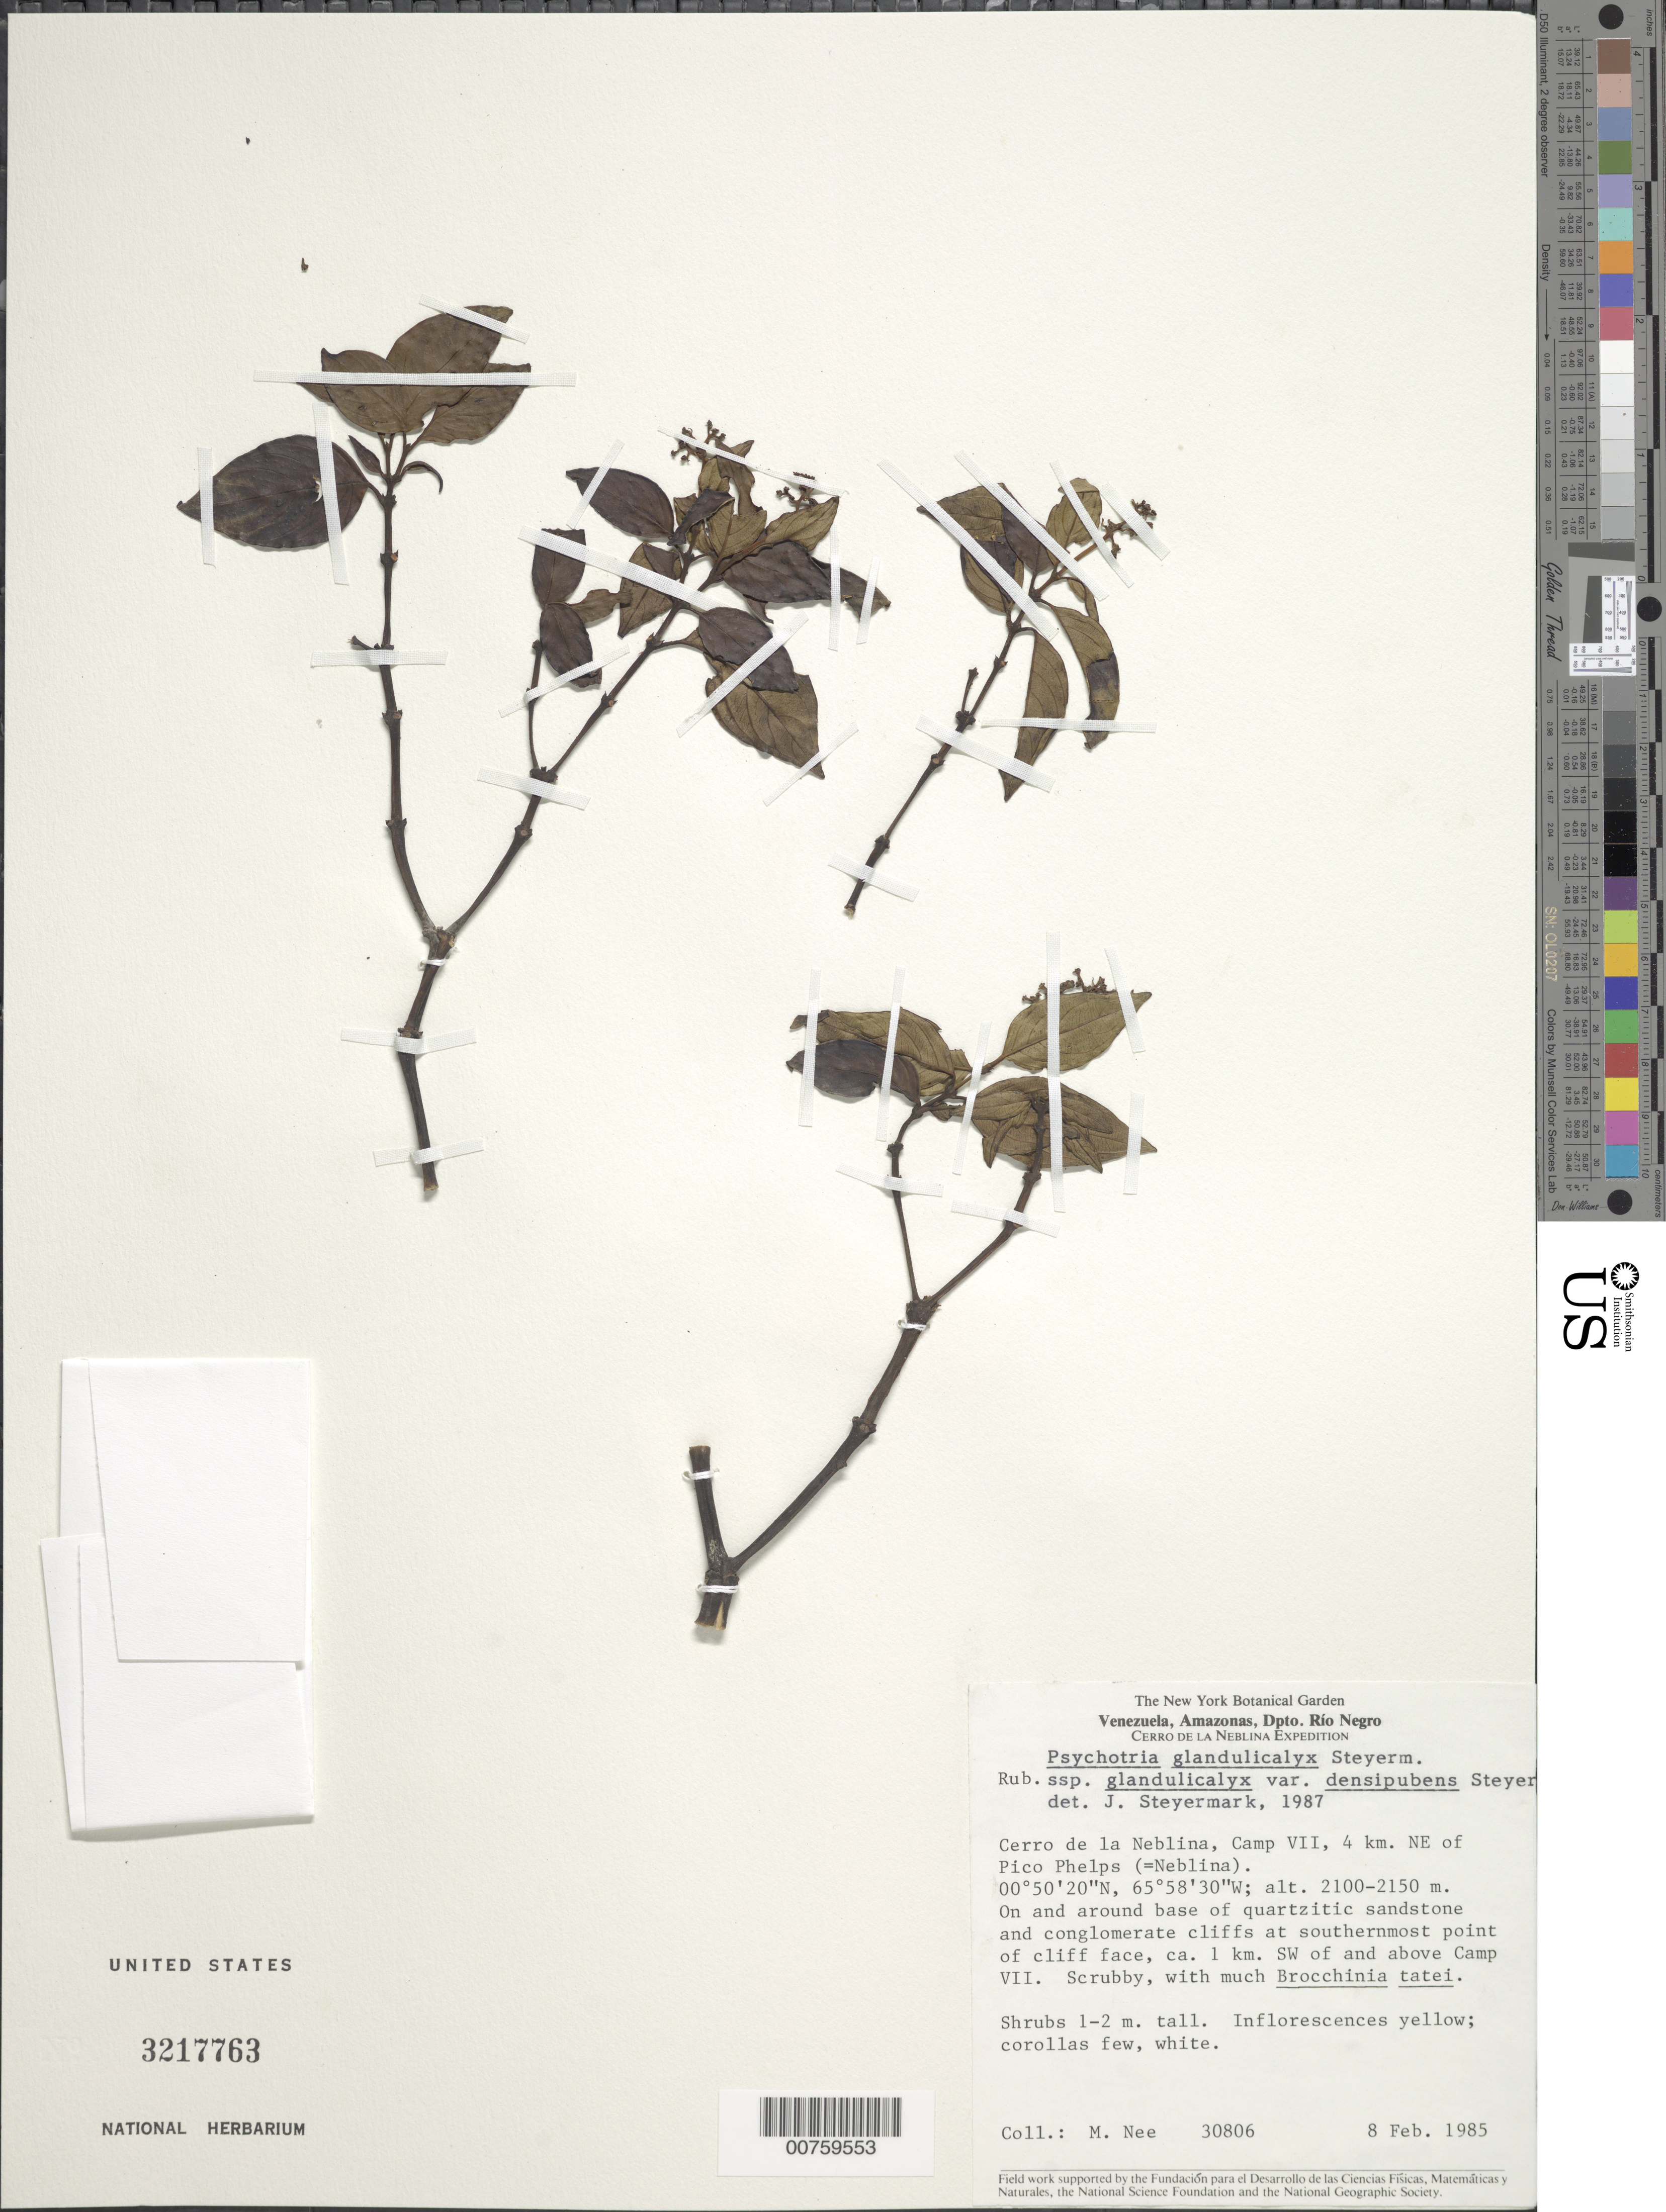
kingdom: Plantae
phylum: Tracheophyta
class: Magnoliopsida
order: Gentianales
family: Rubiaceae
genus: Psychotria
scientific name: Psychotria glandulicalyx var. densipubens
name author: Steyerm.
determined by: Steyermark, Julian A., (VEN)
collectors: M. Nee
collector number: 30806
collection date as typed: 8-Feb-85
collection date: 1985-02-08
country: Venezuela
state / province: Amazonas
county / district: Río Negro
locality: Cerro de la Neblina, Camp VII, 4 km NE of Pico Phelps (=Neblina); ca 1 km SW of and above Camp VII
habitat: On and around base of quartzitic sandstone and conglomerate cliffs at southernmost point of cliff face; scrubby, with much Brocchinia tatei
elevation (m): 2100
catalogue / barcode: US 3217763